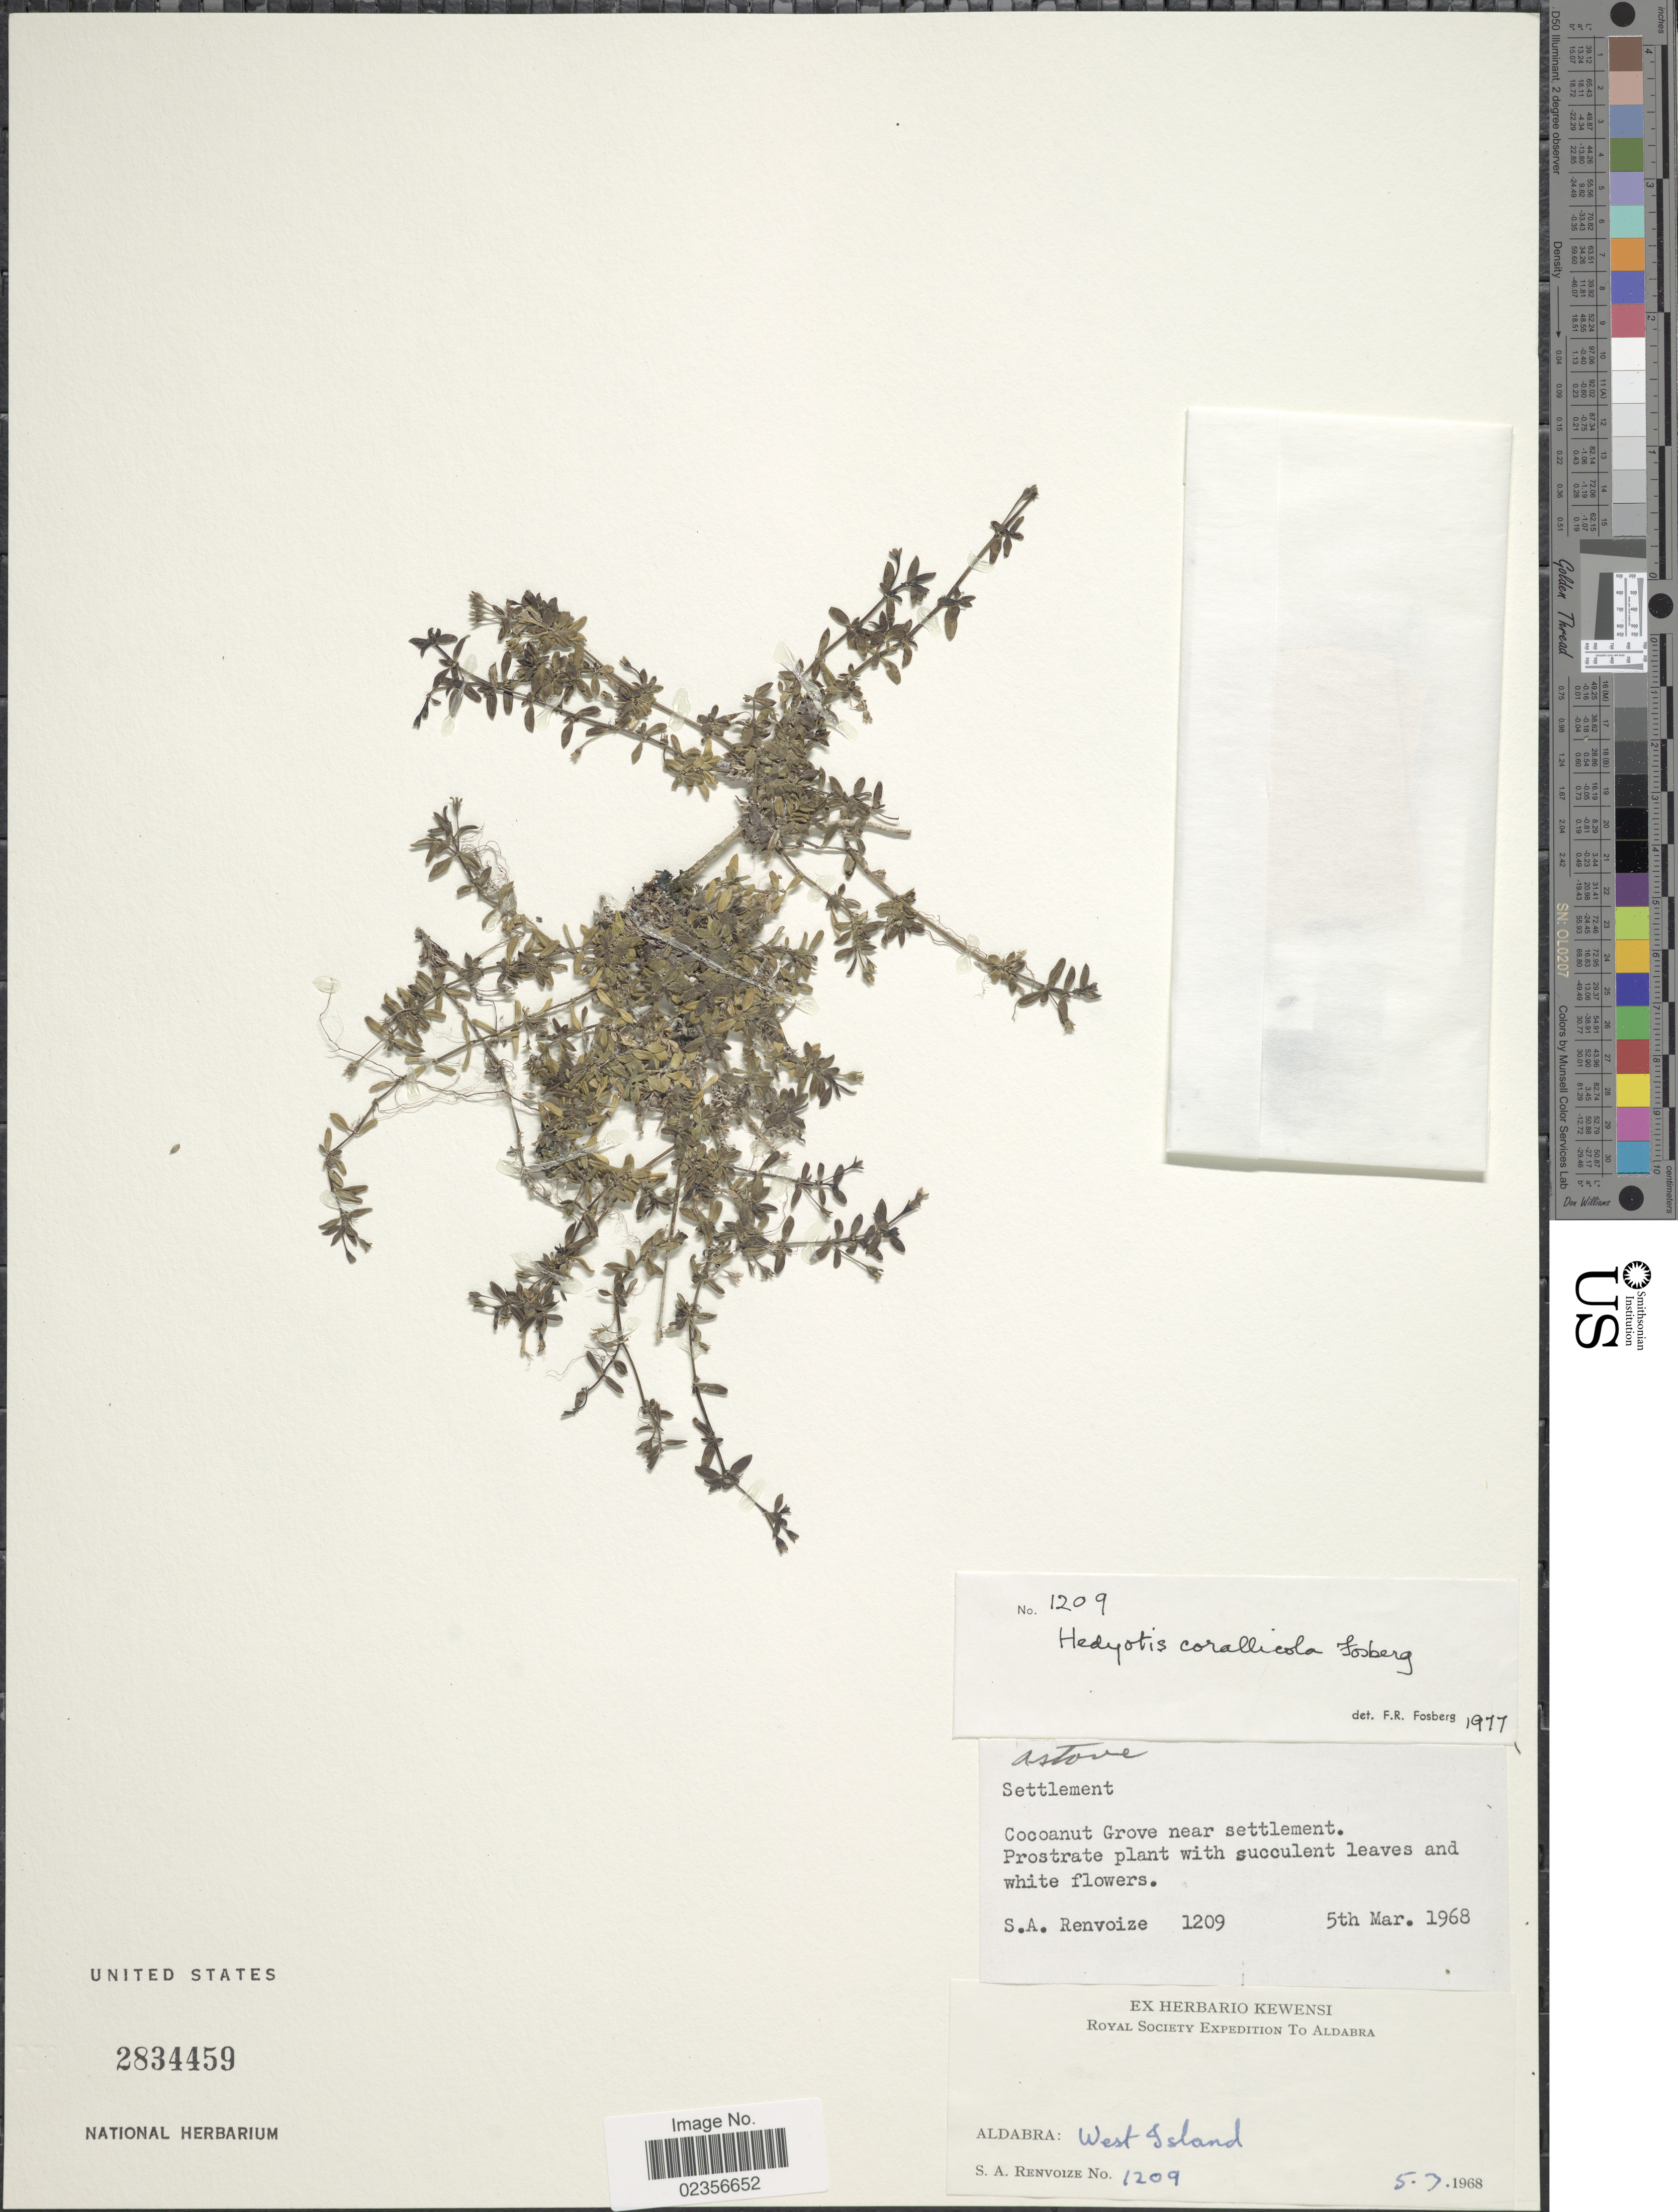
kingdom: Plantae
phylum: Tracheophyta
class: Magnoliopsida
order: Gentianales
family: Rubiaceae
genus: Hedyotis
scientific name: Hedyotis corallicola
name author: Fosberg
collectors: S. A. Renvoize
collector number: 1209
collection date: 1968-03-05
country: Seychelles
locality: Aldabra: West Island near Settlement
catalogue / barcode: US 2834459